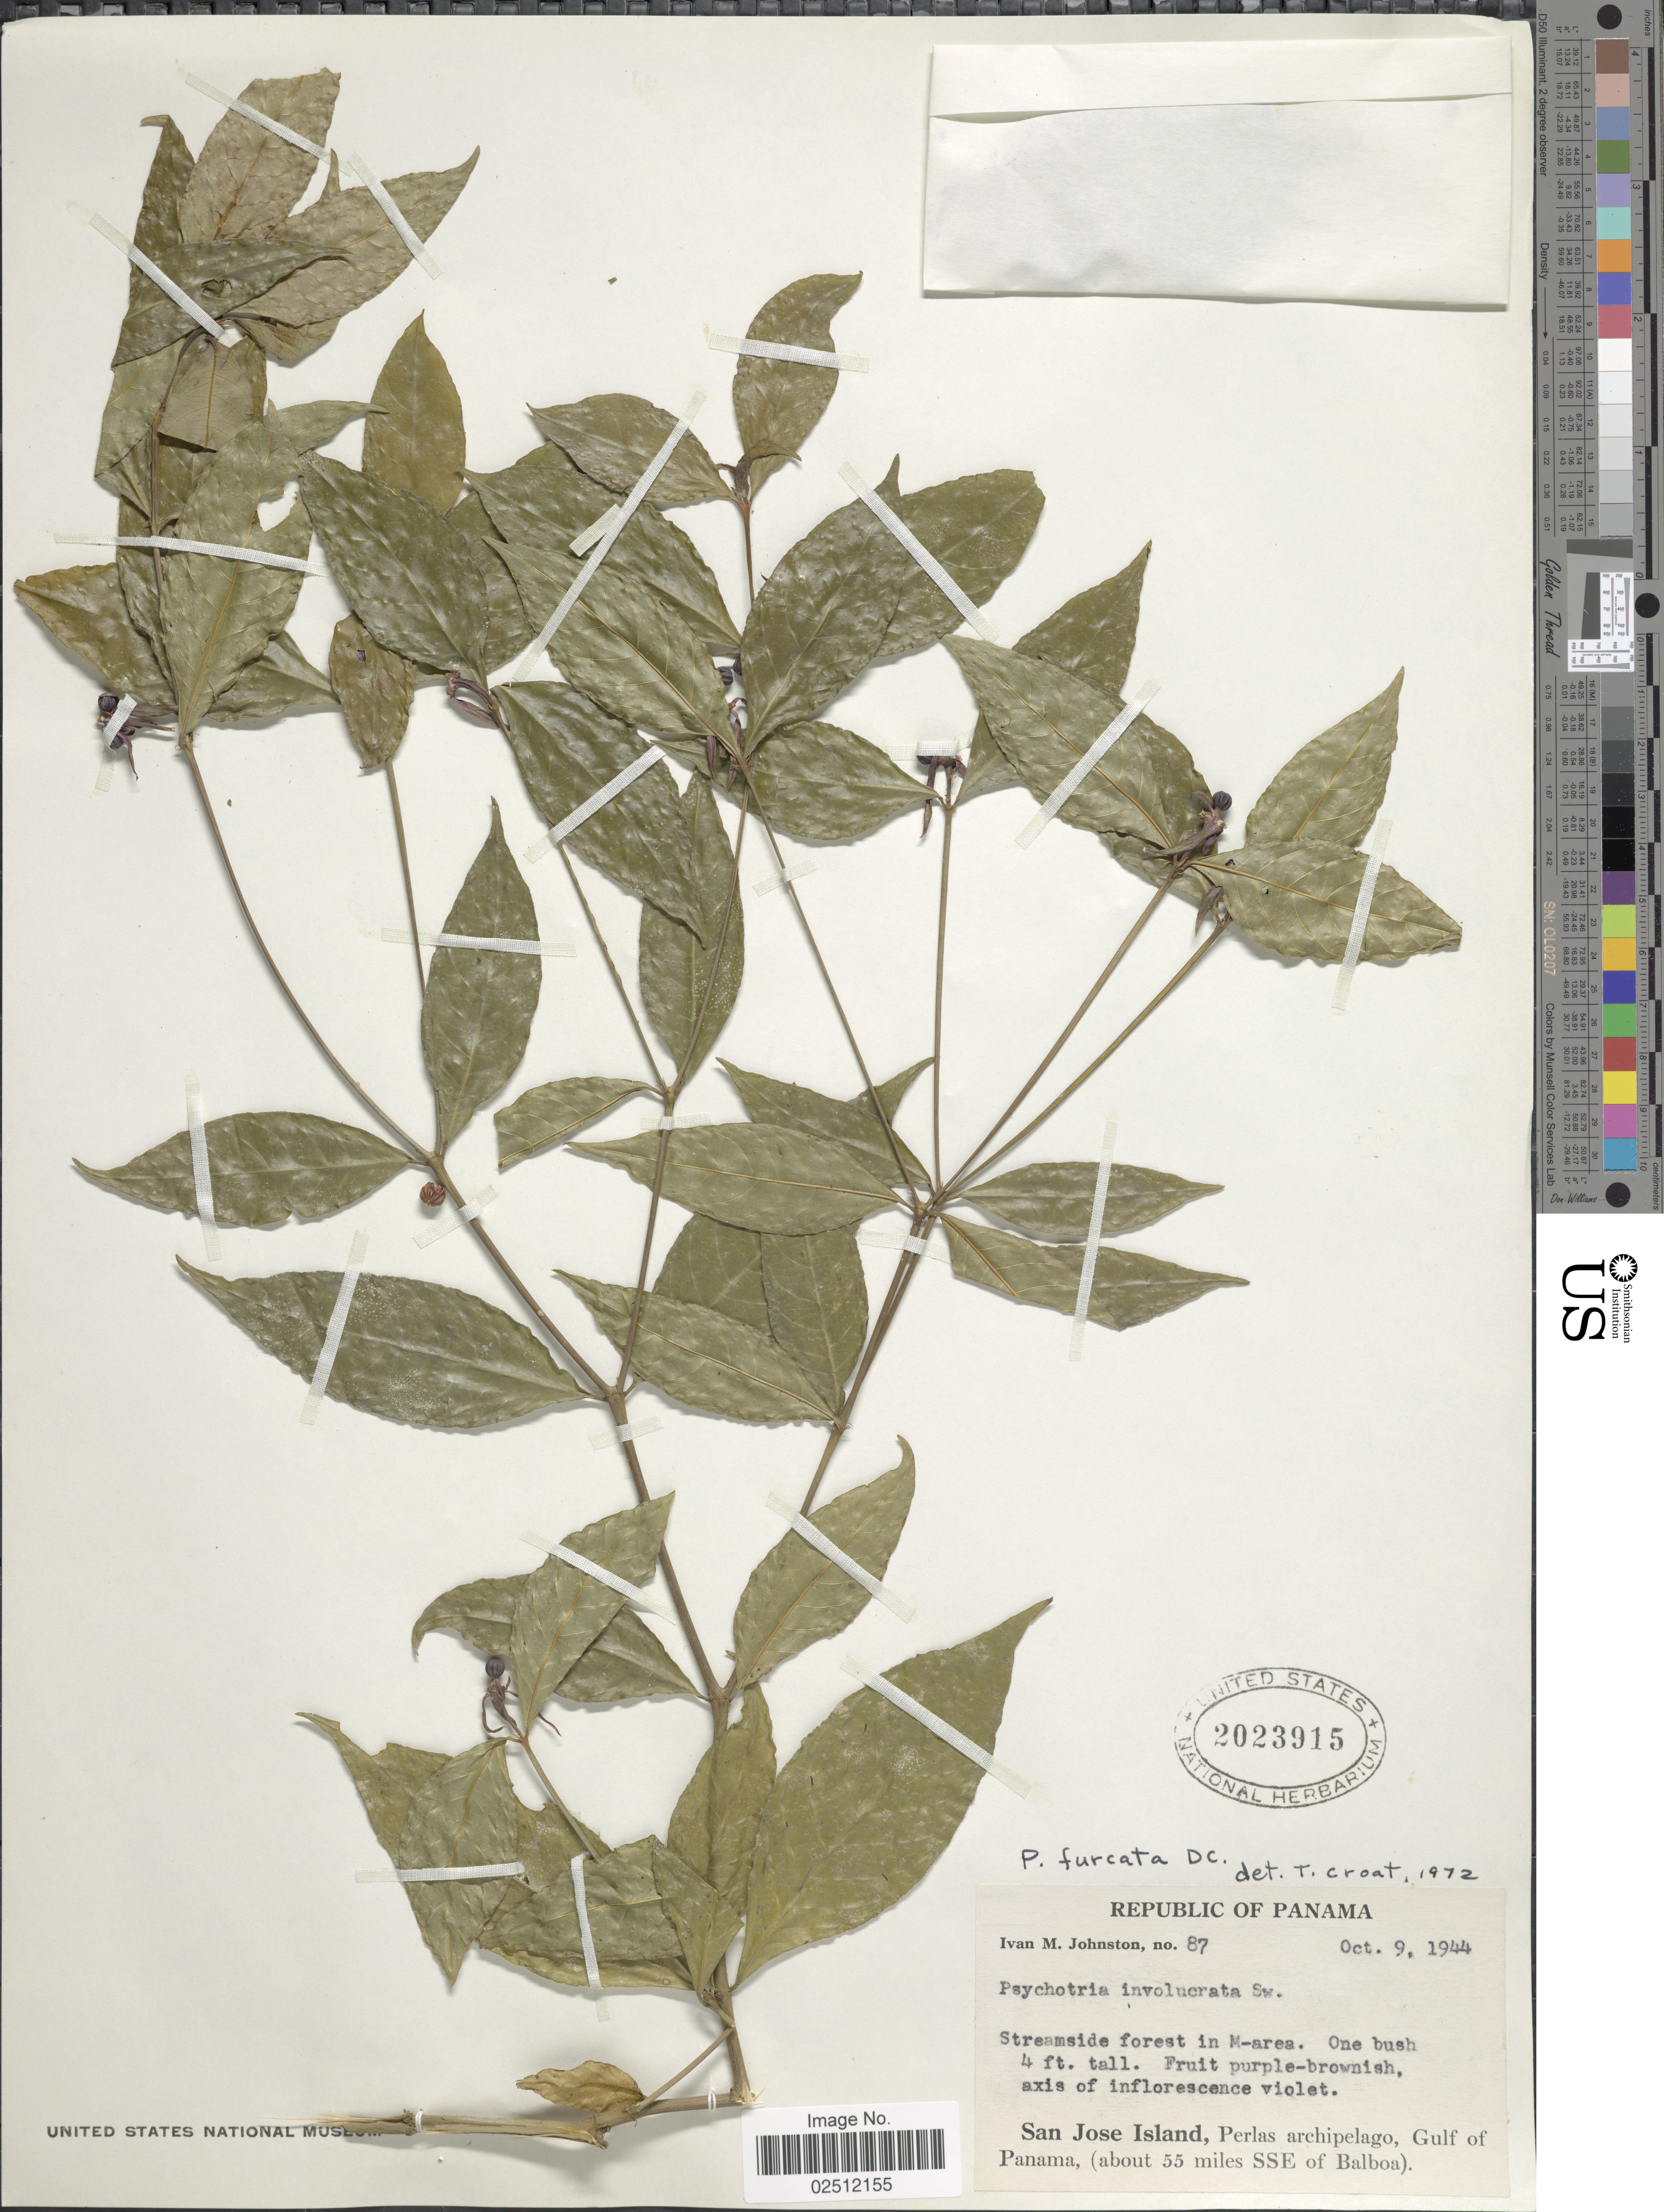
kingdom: Plantae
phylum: Tracheophyta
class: Magnoliopsida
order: Gentianales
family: Rubiaceae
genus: Psychotria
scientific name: Psychotria furcata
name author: DC.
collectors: I.M. Johnston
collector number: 87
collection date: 1944-10-09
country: Panama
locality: Streamside forest in M-area. San Jose Island, Perlas archipelago, Gulf of Panama, (about 55 miles SSE of Balboa)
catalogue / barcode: US 2023915